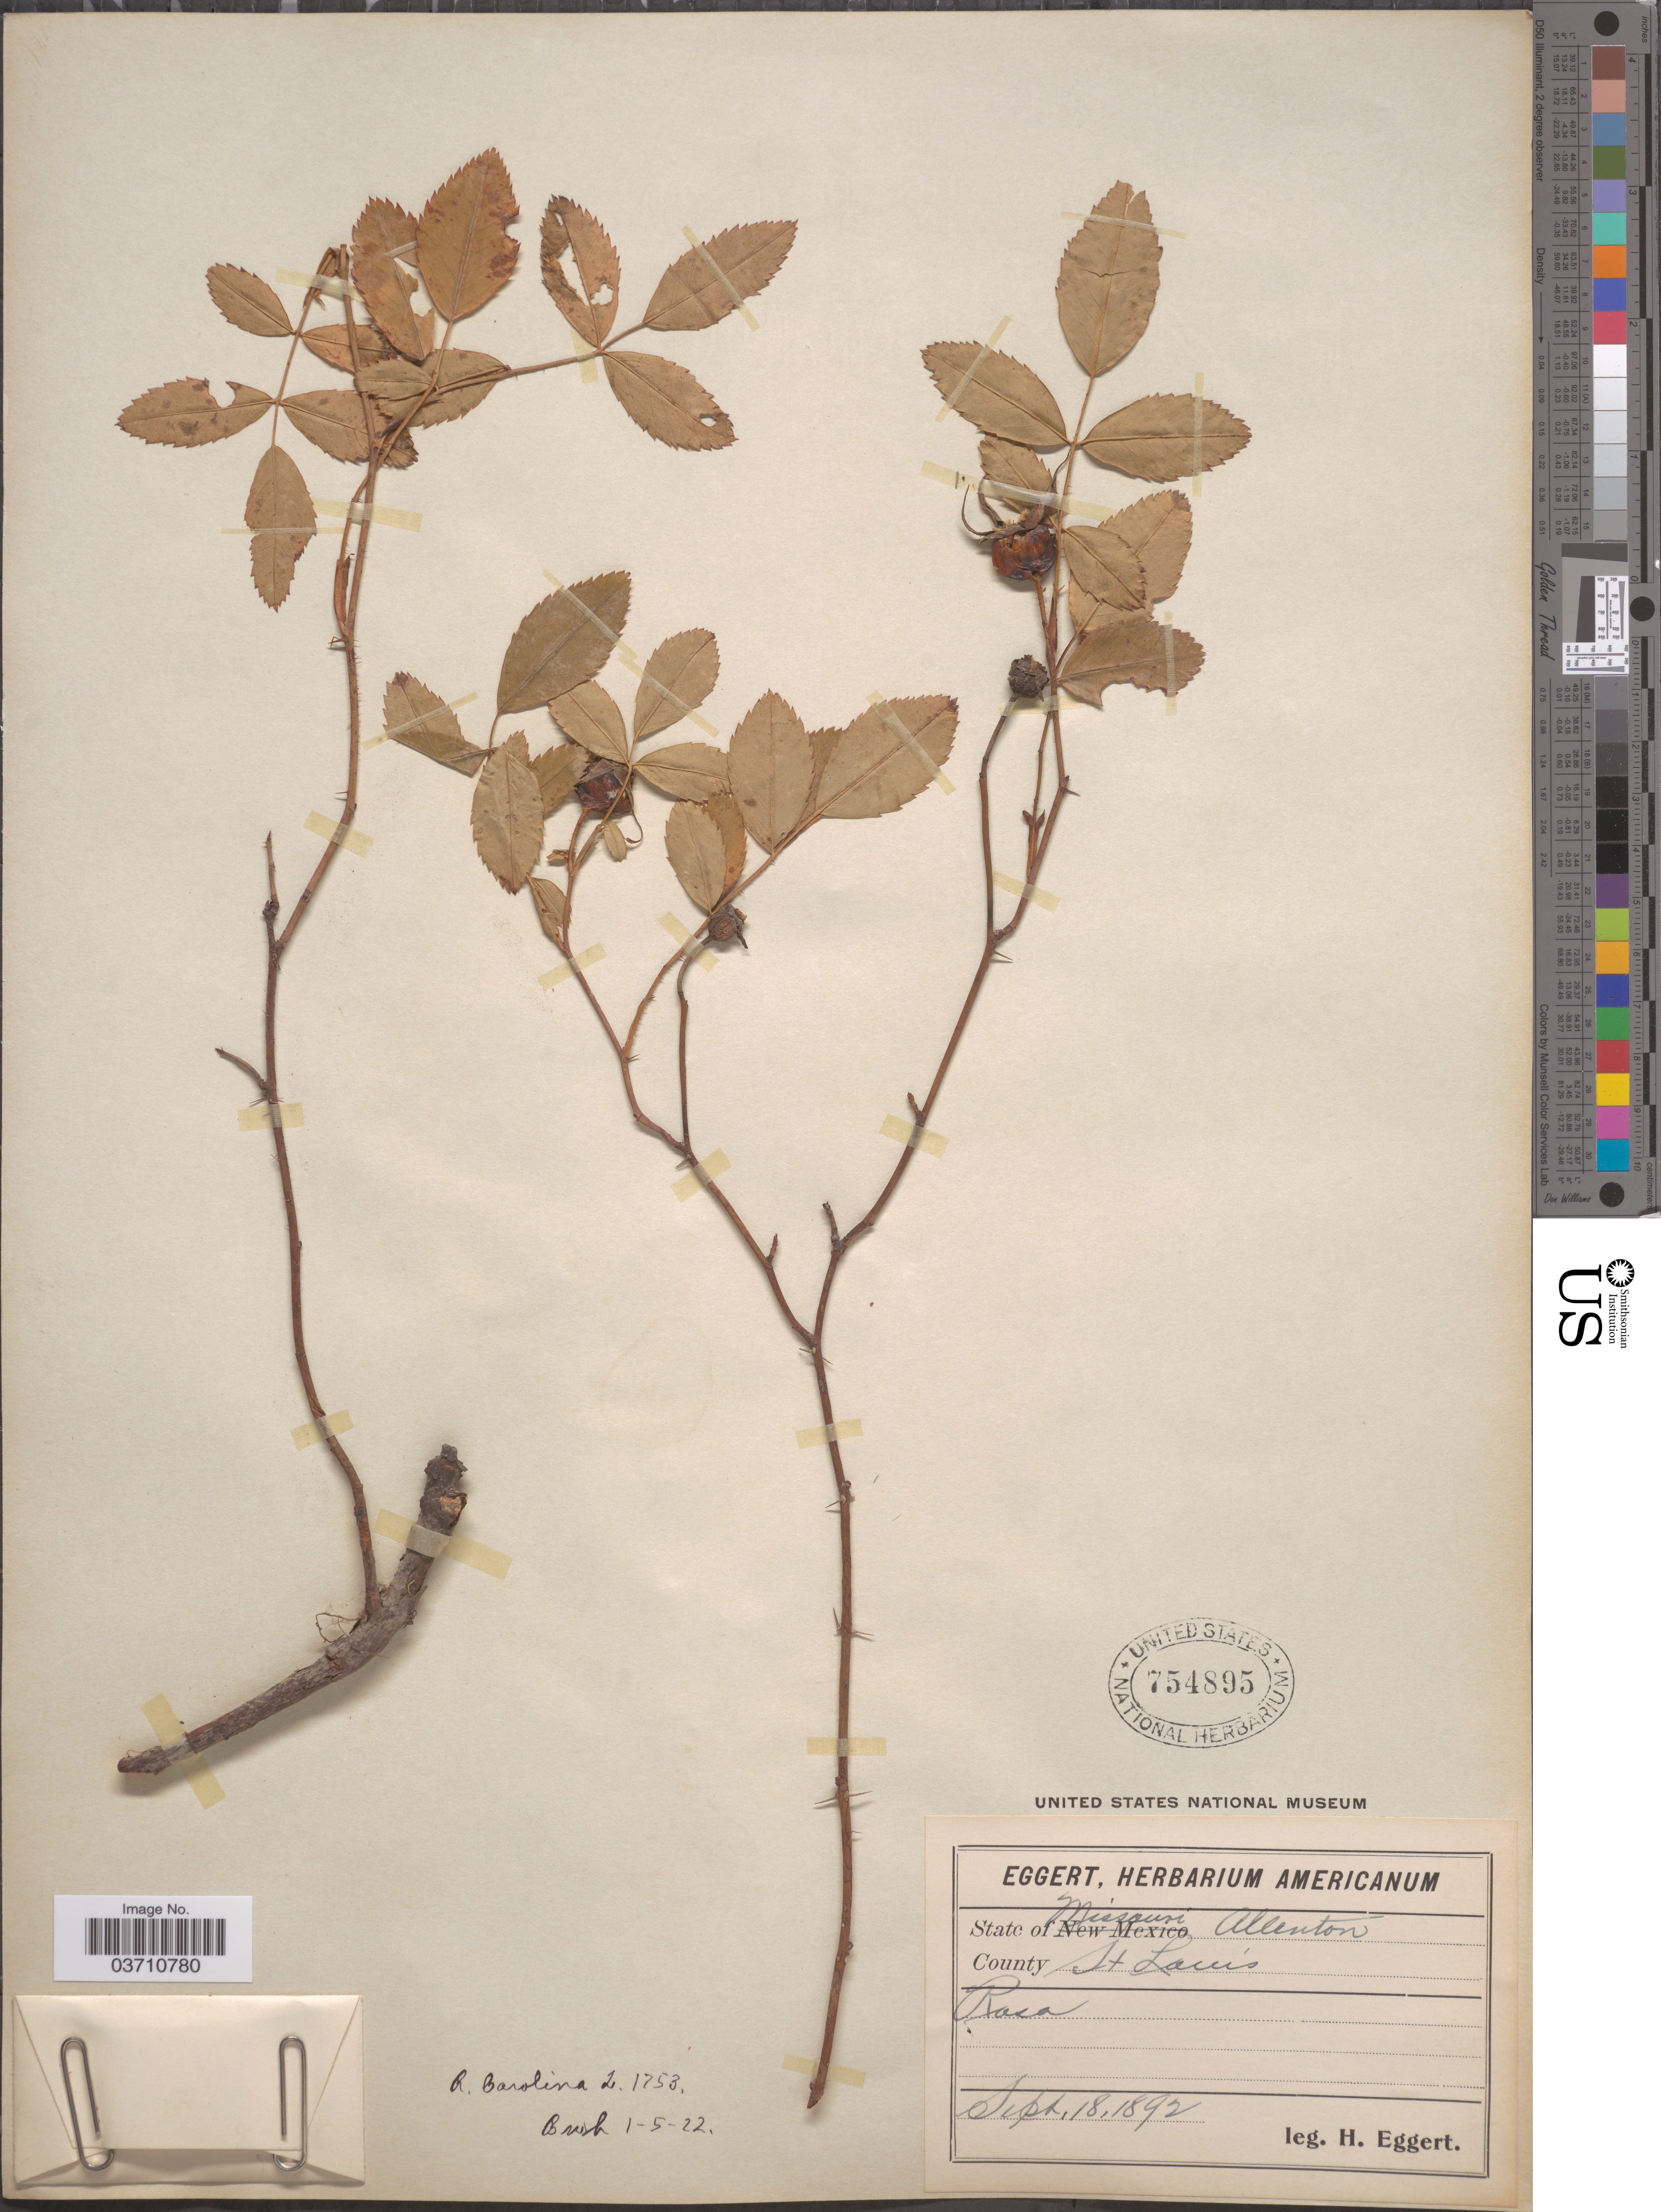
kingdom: Plantae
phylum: Tracheophyta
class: Magnoliopsida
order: Rosales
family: Rosaceae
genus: Rosa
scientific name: Rosa carolina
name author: L.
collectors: H. Eggert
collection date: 1892-09-18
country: United States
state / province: Missouri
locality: Allenton. County St. Louis.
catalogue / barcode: US 754895